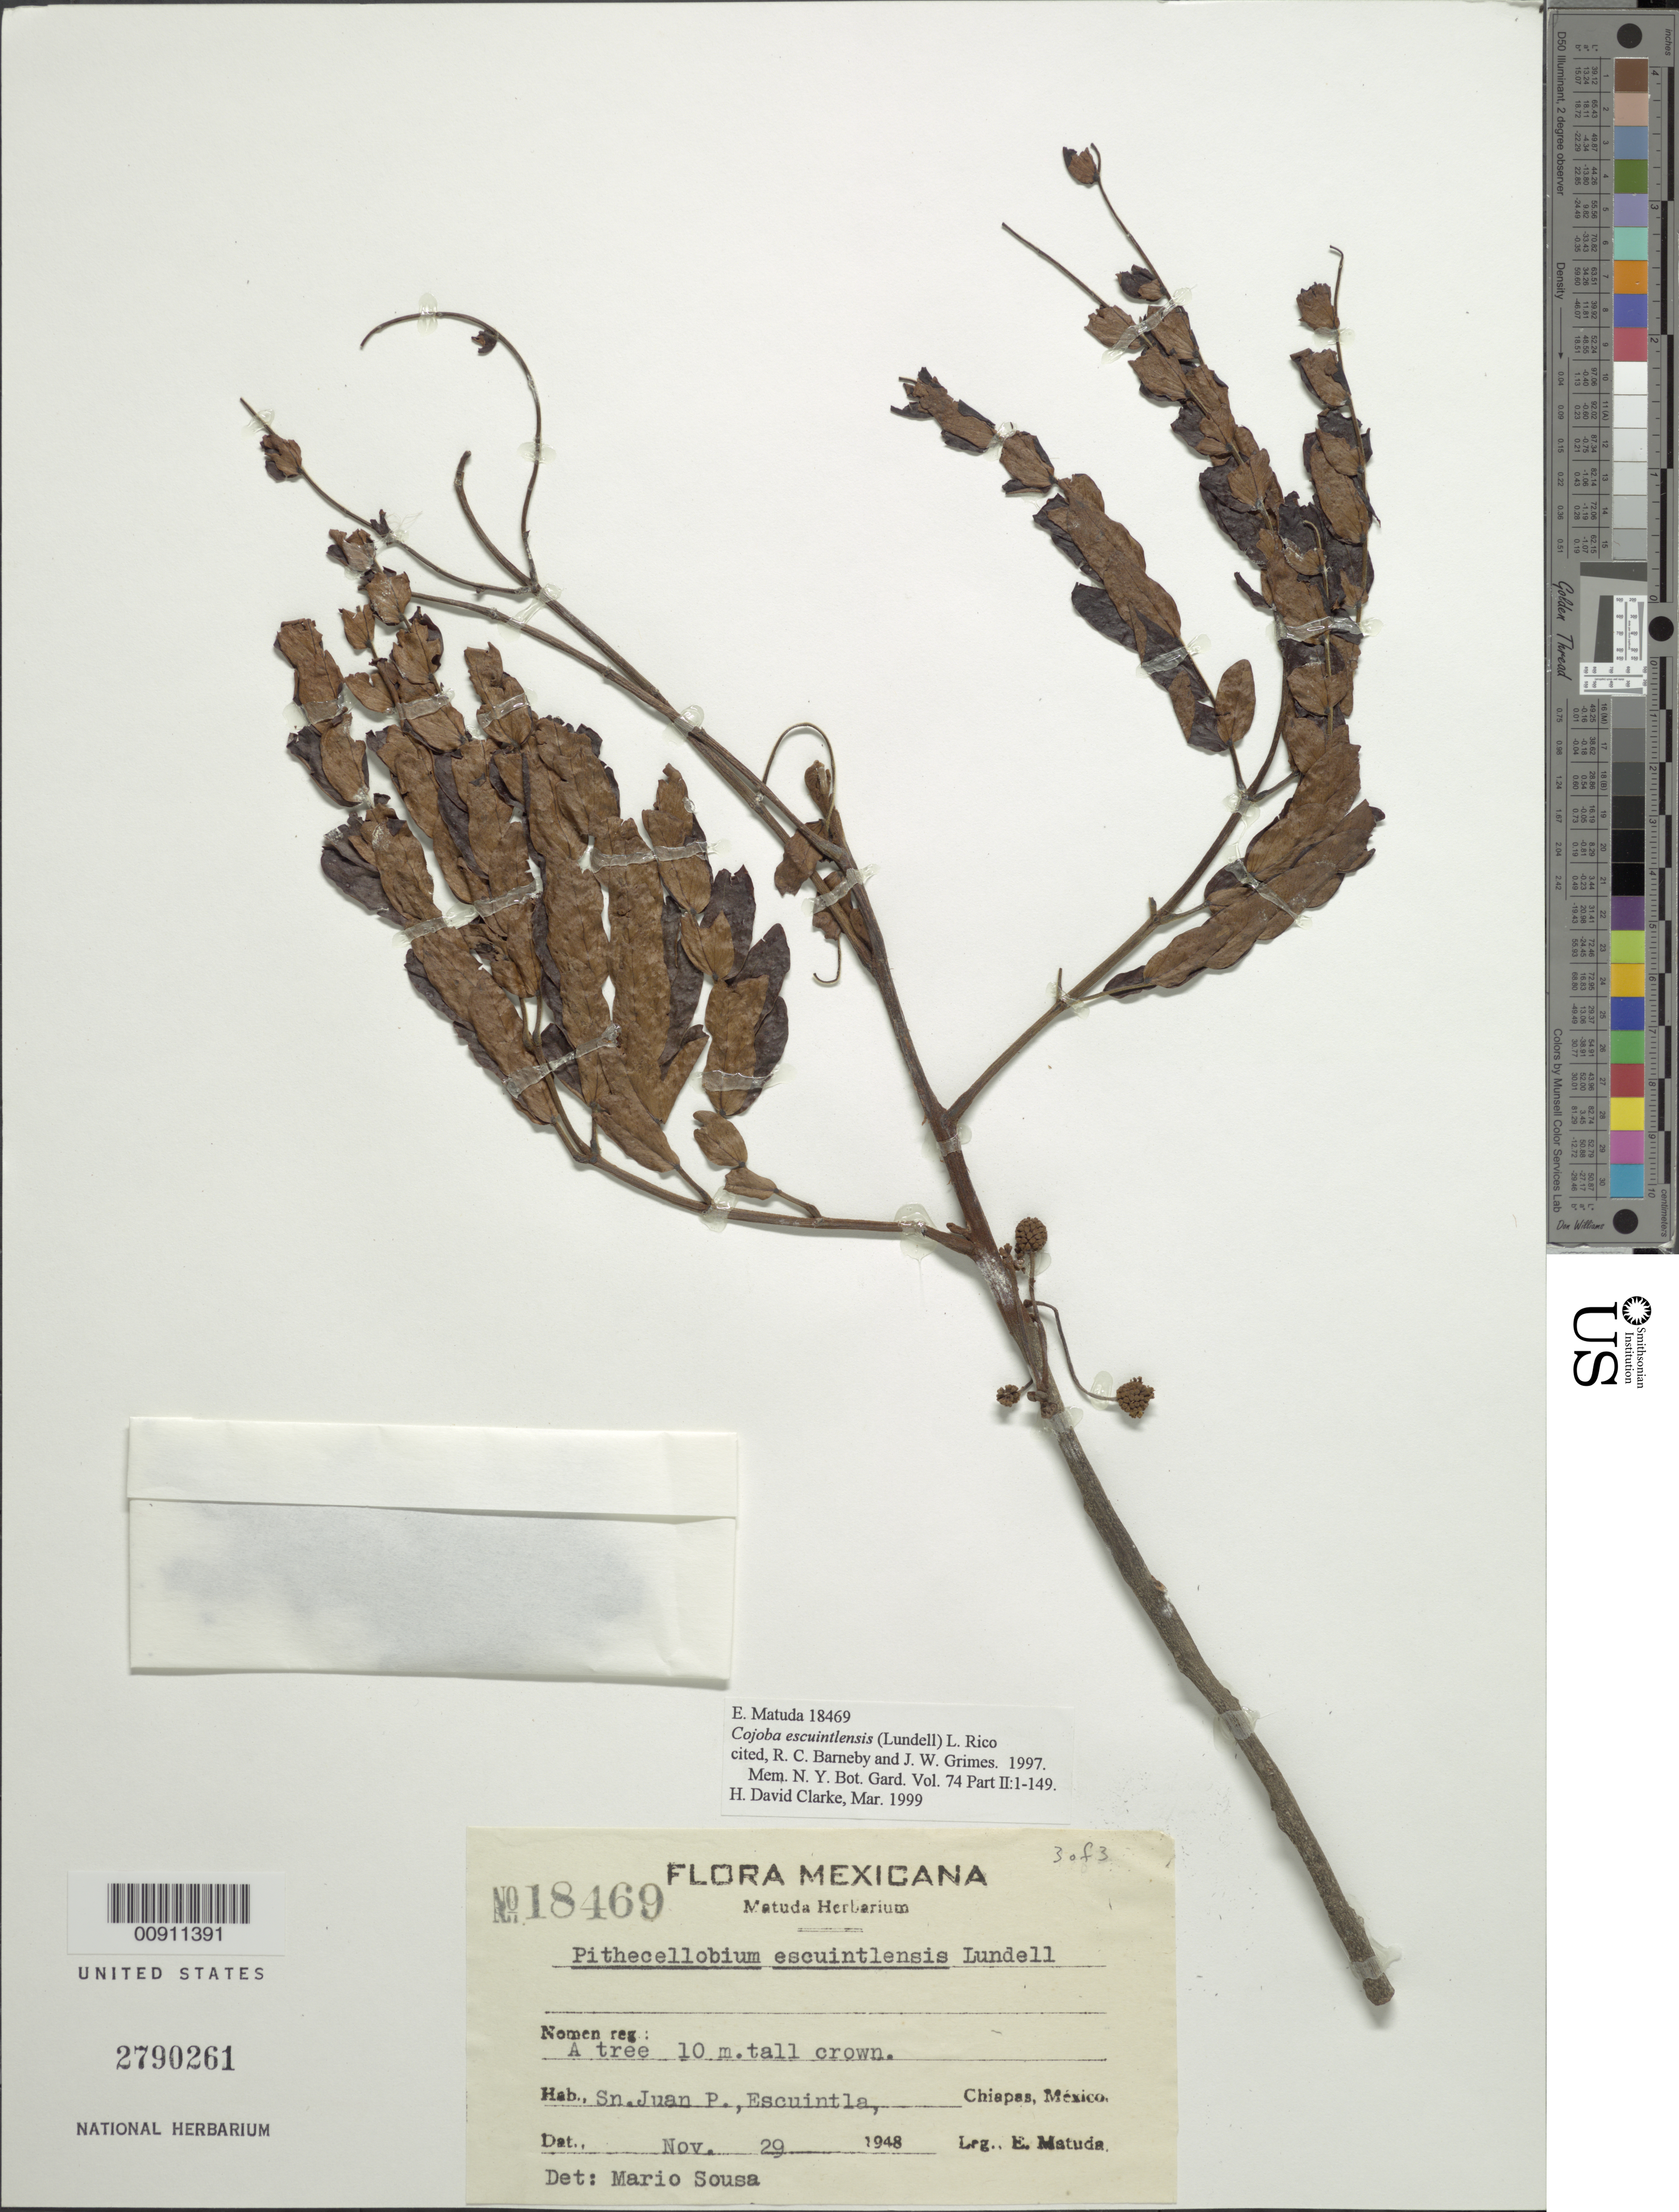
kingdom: Plantae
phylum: Tracheophyta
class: Magnoliopsida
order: Fabales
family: Fabaceae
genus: Cojoba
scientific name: Cojoba escuintlense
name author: (Lundell) L. Rico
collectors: E. Matuda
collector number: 18469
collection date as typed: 29 Nov 1948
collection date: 1948-11-29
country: Mexico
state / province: Chiapas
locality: Sn. Juan P., Escuintla, Chiapas.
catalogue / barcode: US 2790261